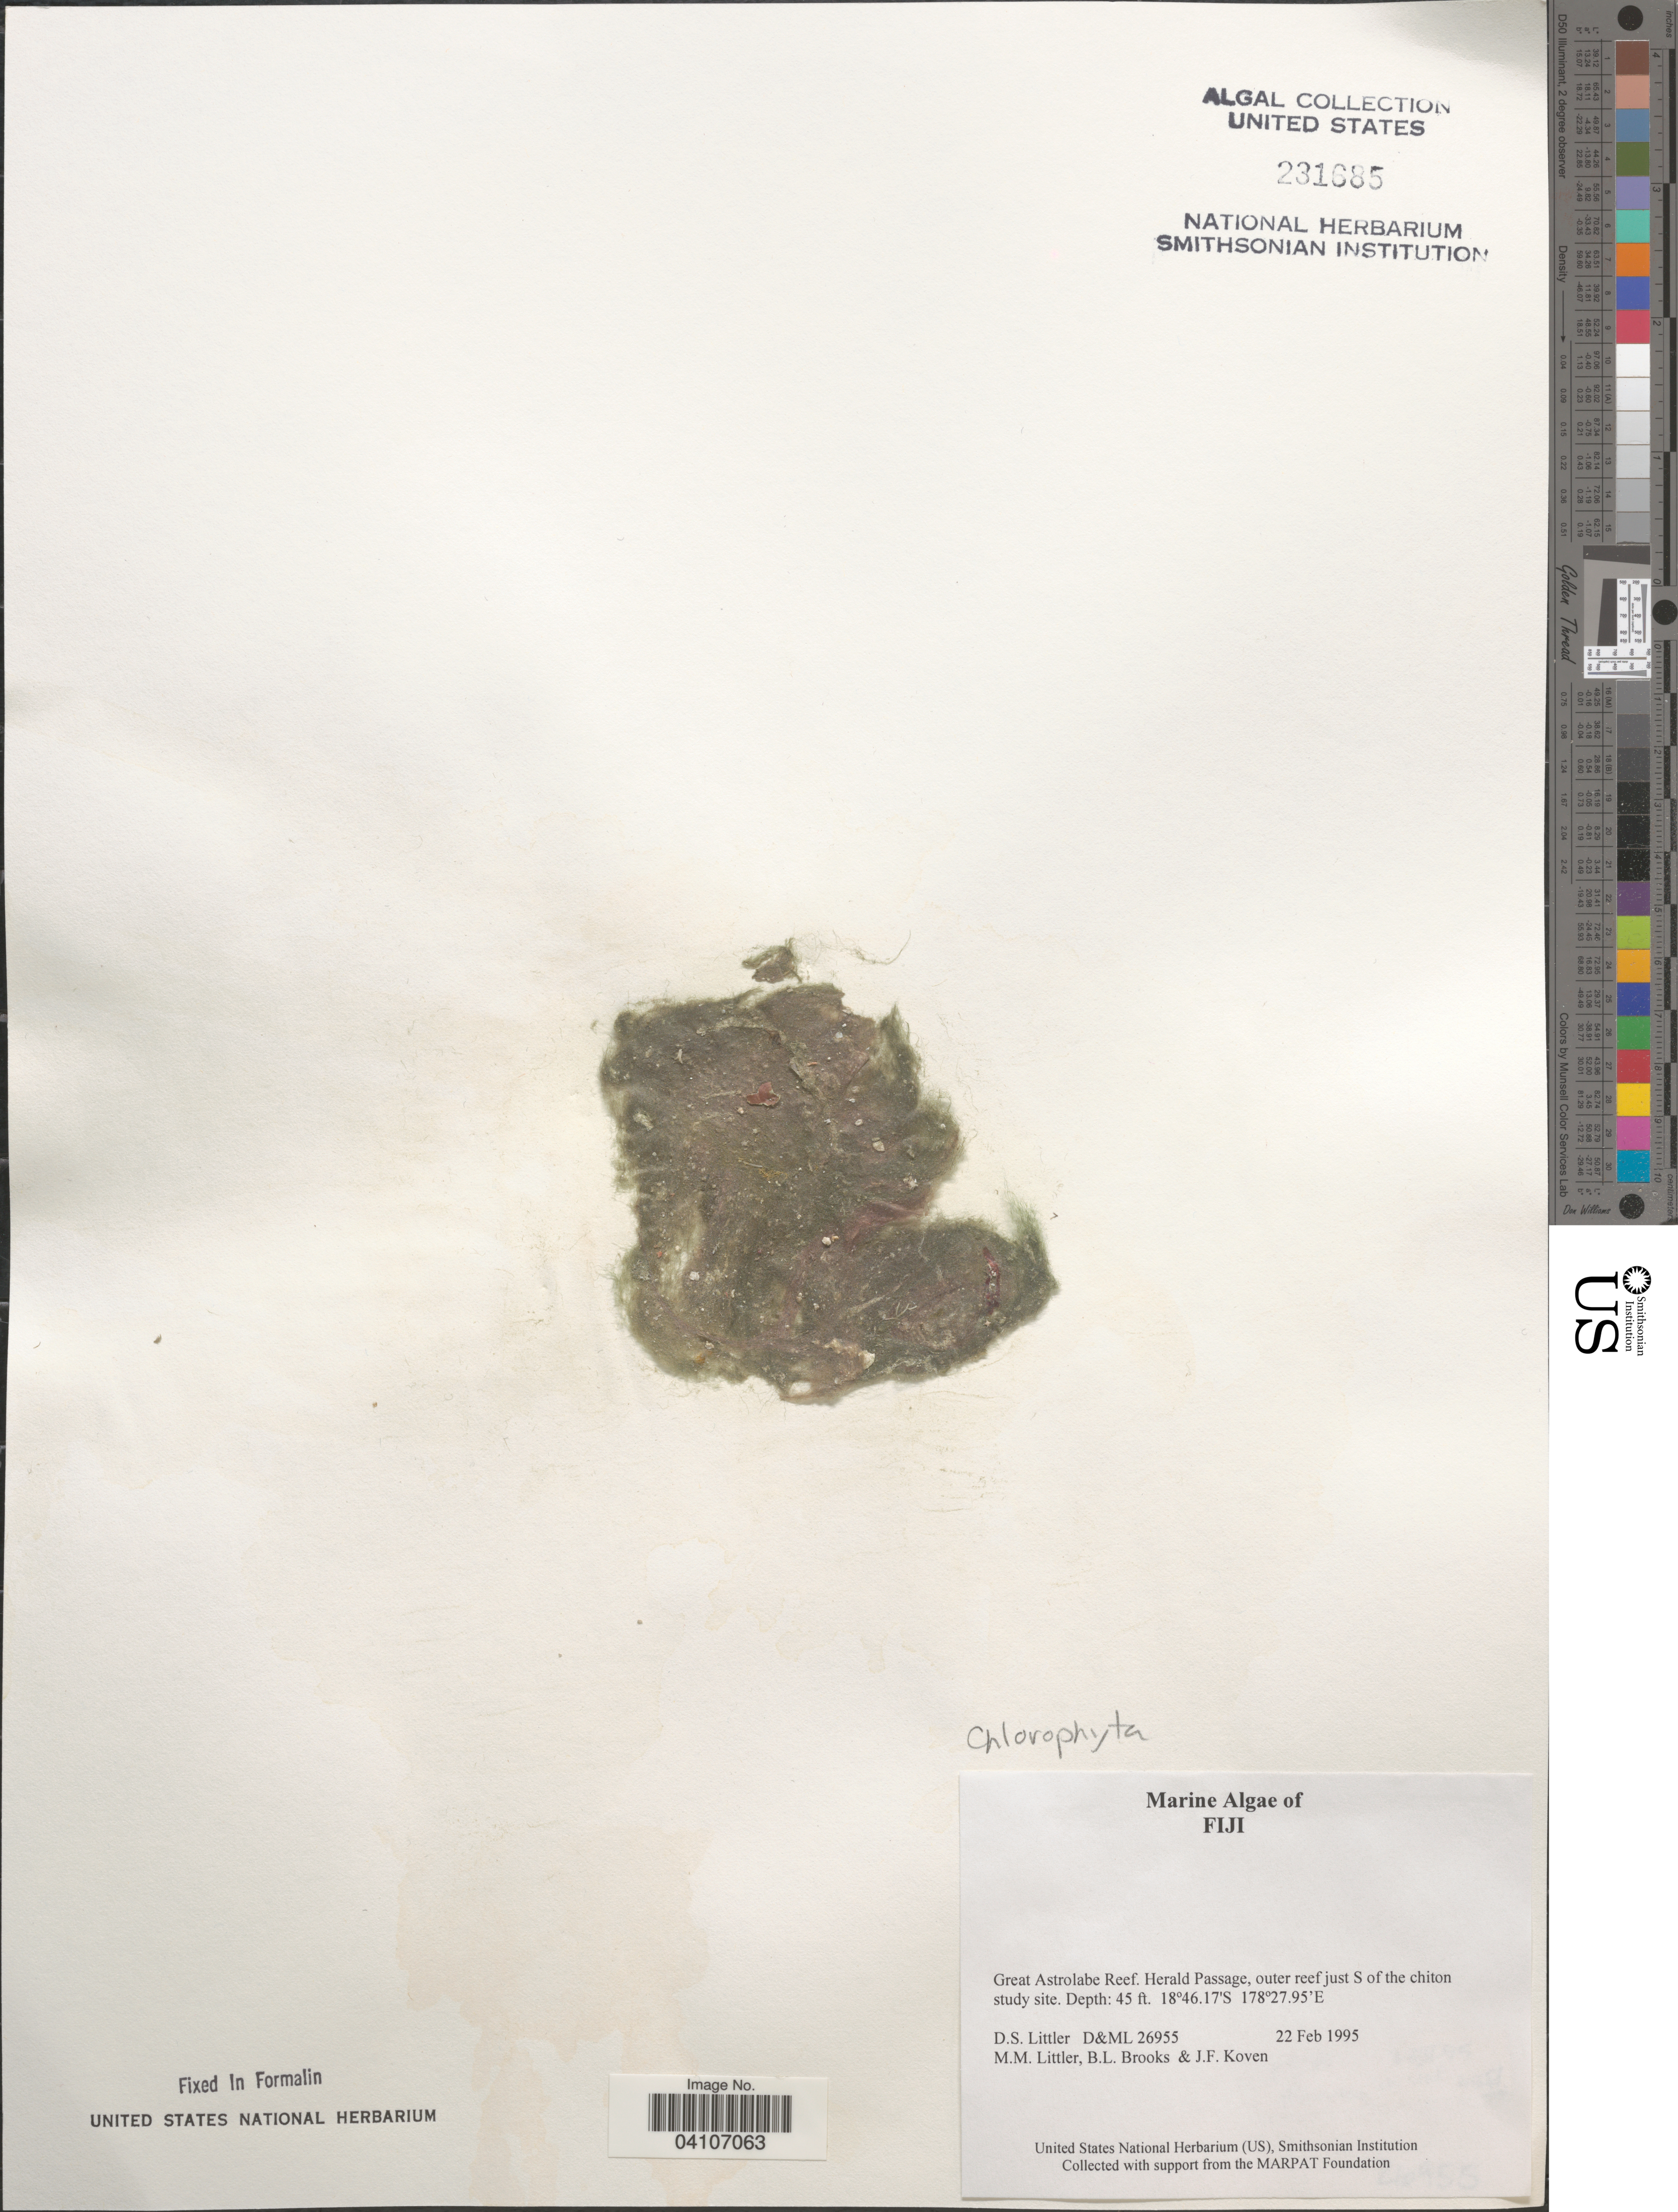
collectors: D. S. Littler, B. Brooks & J. Koven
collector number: D&ML26955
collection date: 1995-02-22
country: Fiji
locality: Great Astrolabe Reef. Herald Passage, outer reef just S of the chiton study site.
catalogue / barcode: US 231685